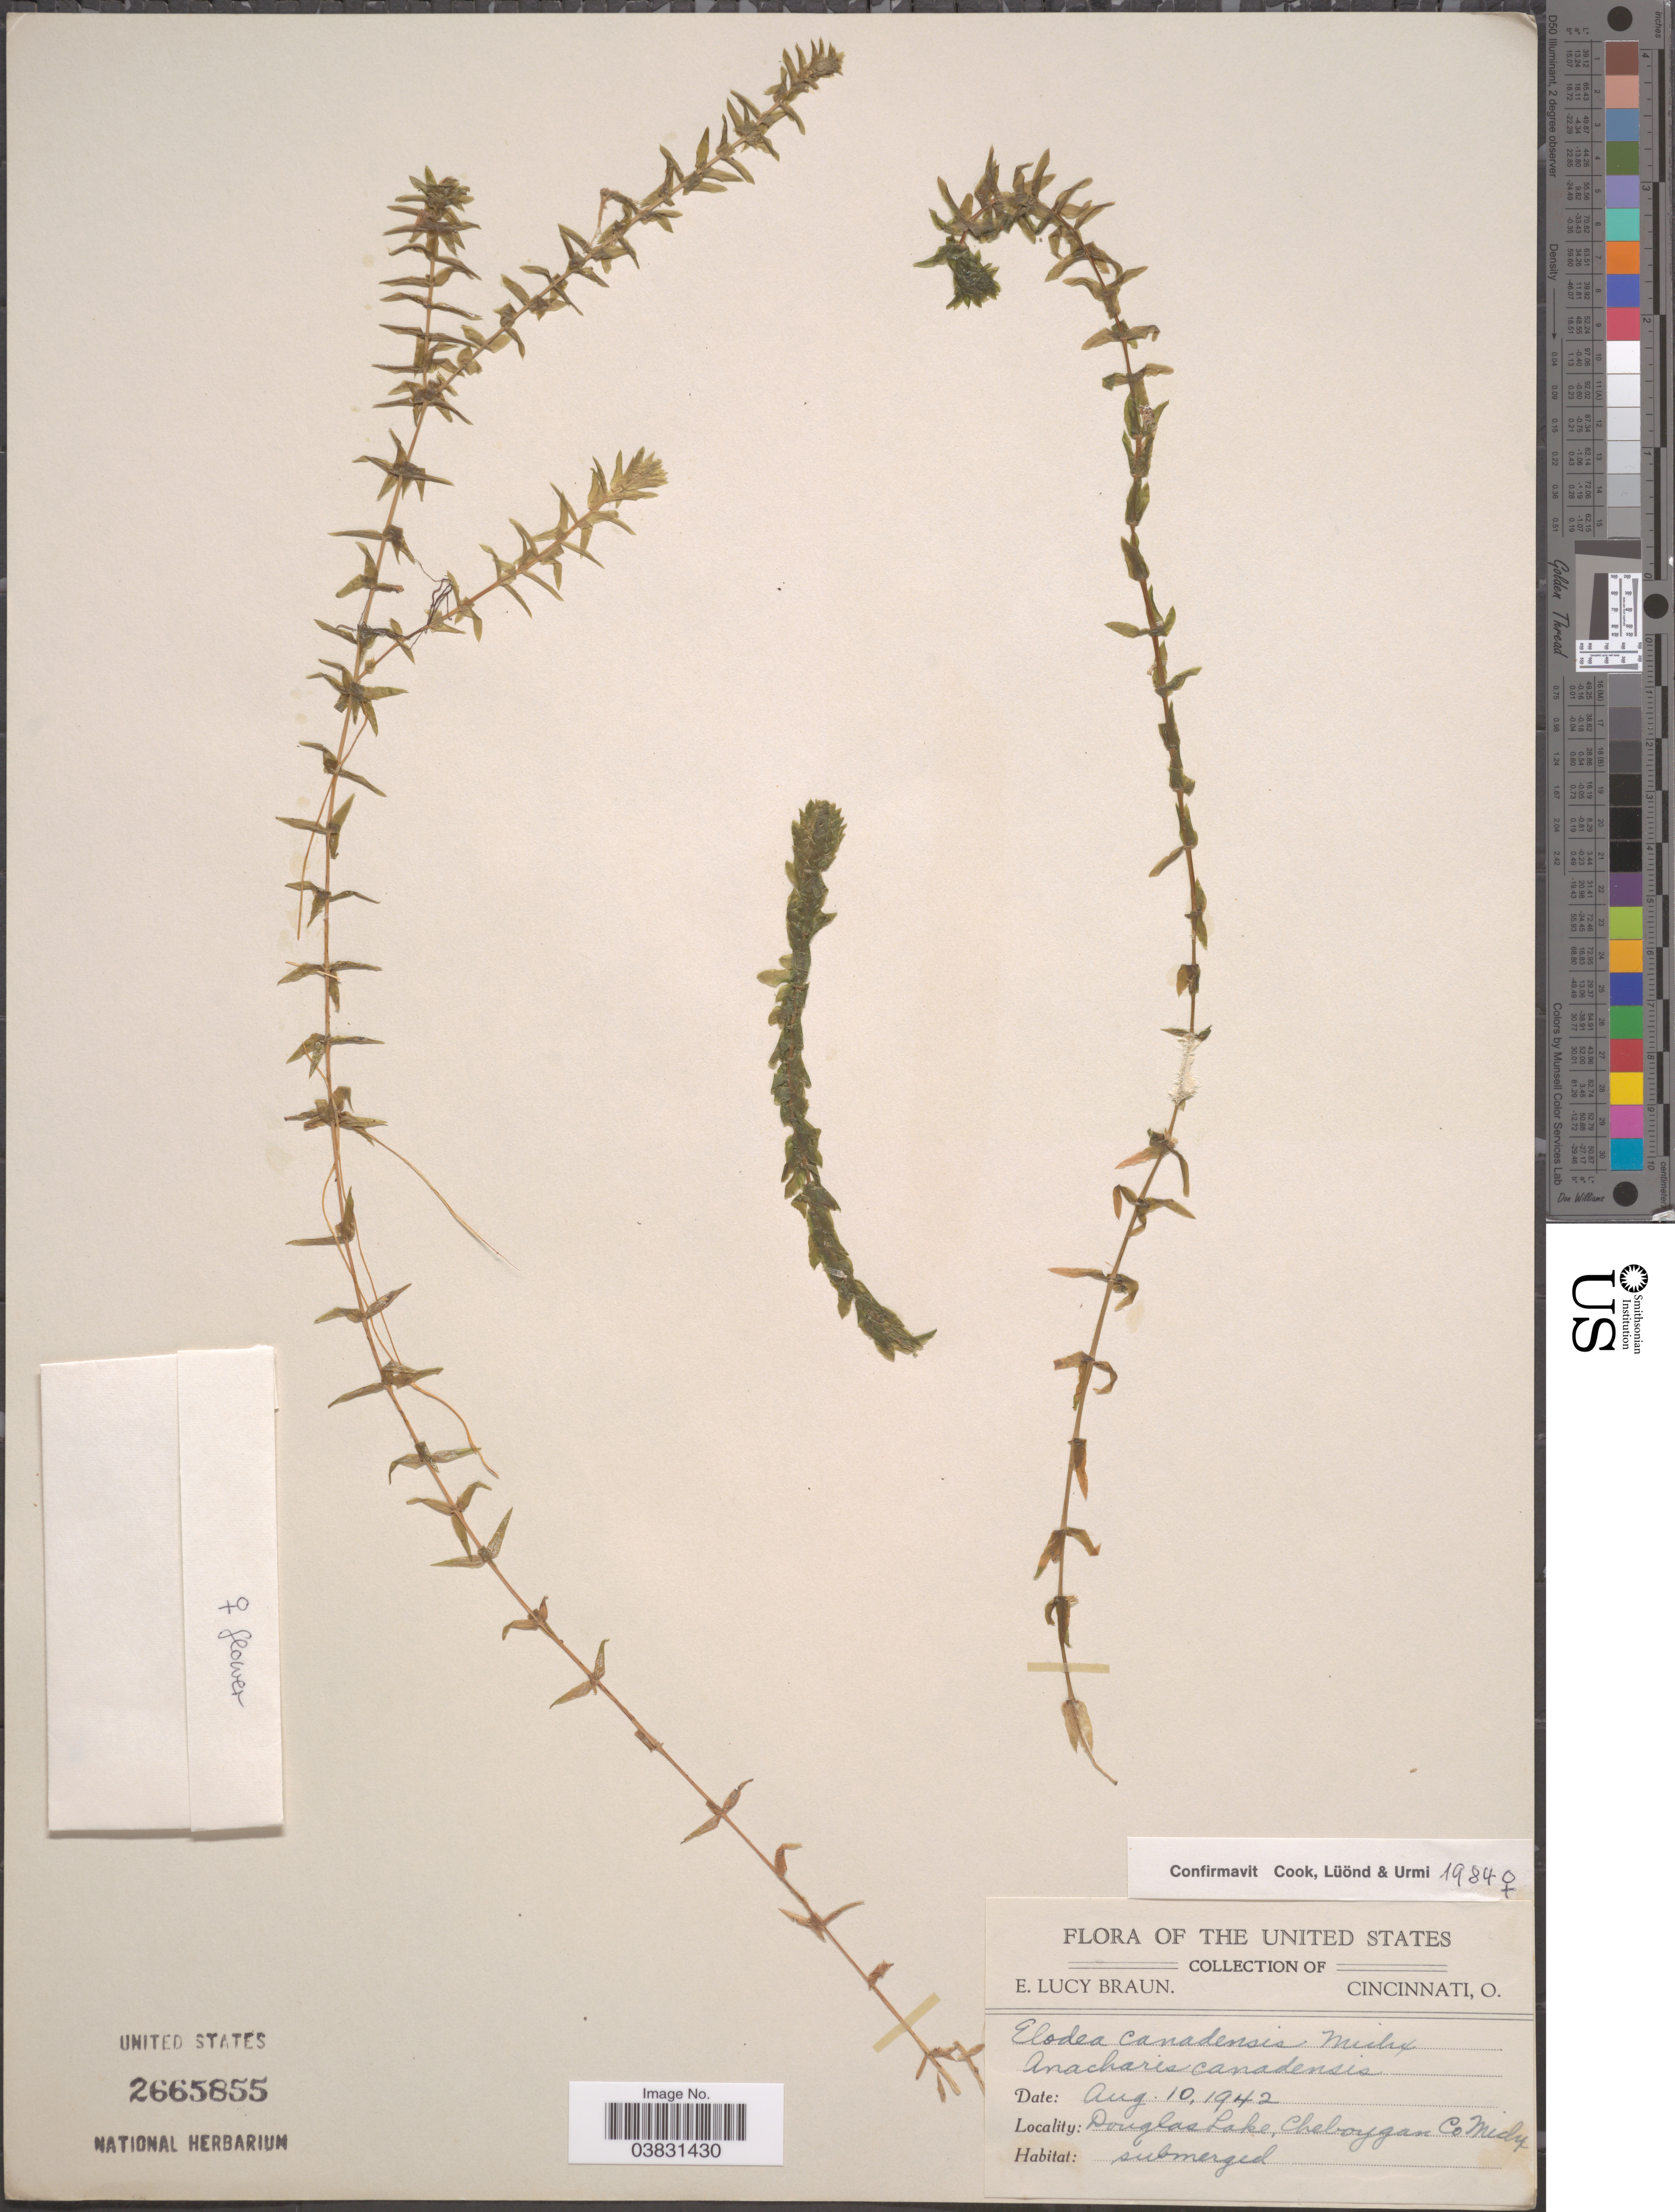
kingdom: Plantae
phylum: Tracheophyta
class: Liliopsida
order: Alismatales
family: Hydrocharitaceae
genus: Elodea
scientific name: Elodea canadensis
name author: Michx.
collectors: E. L. Braun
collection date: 1942-08-10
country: United States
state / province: Michigan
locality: Douglas Lake, Cheboygan Co.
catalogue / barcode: US 2665855